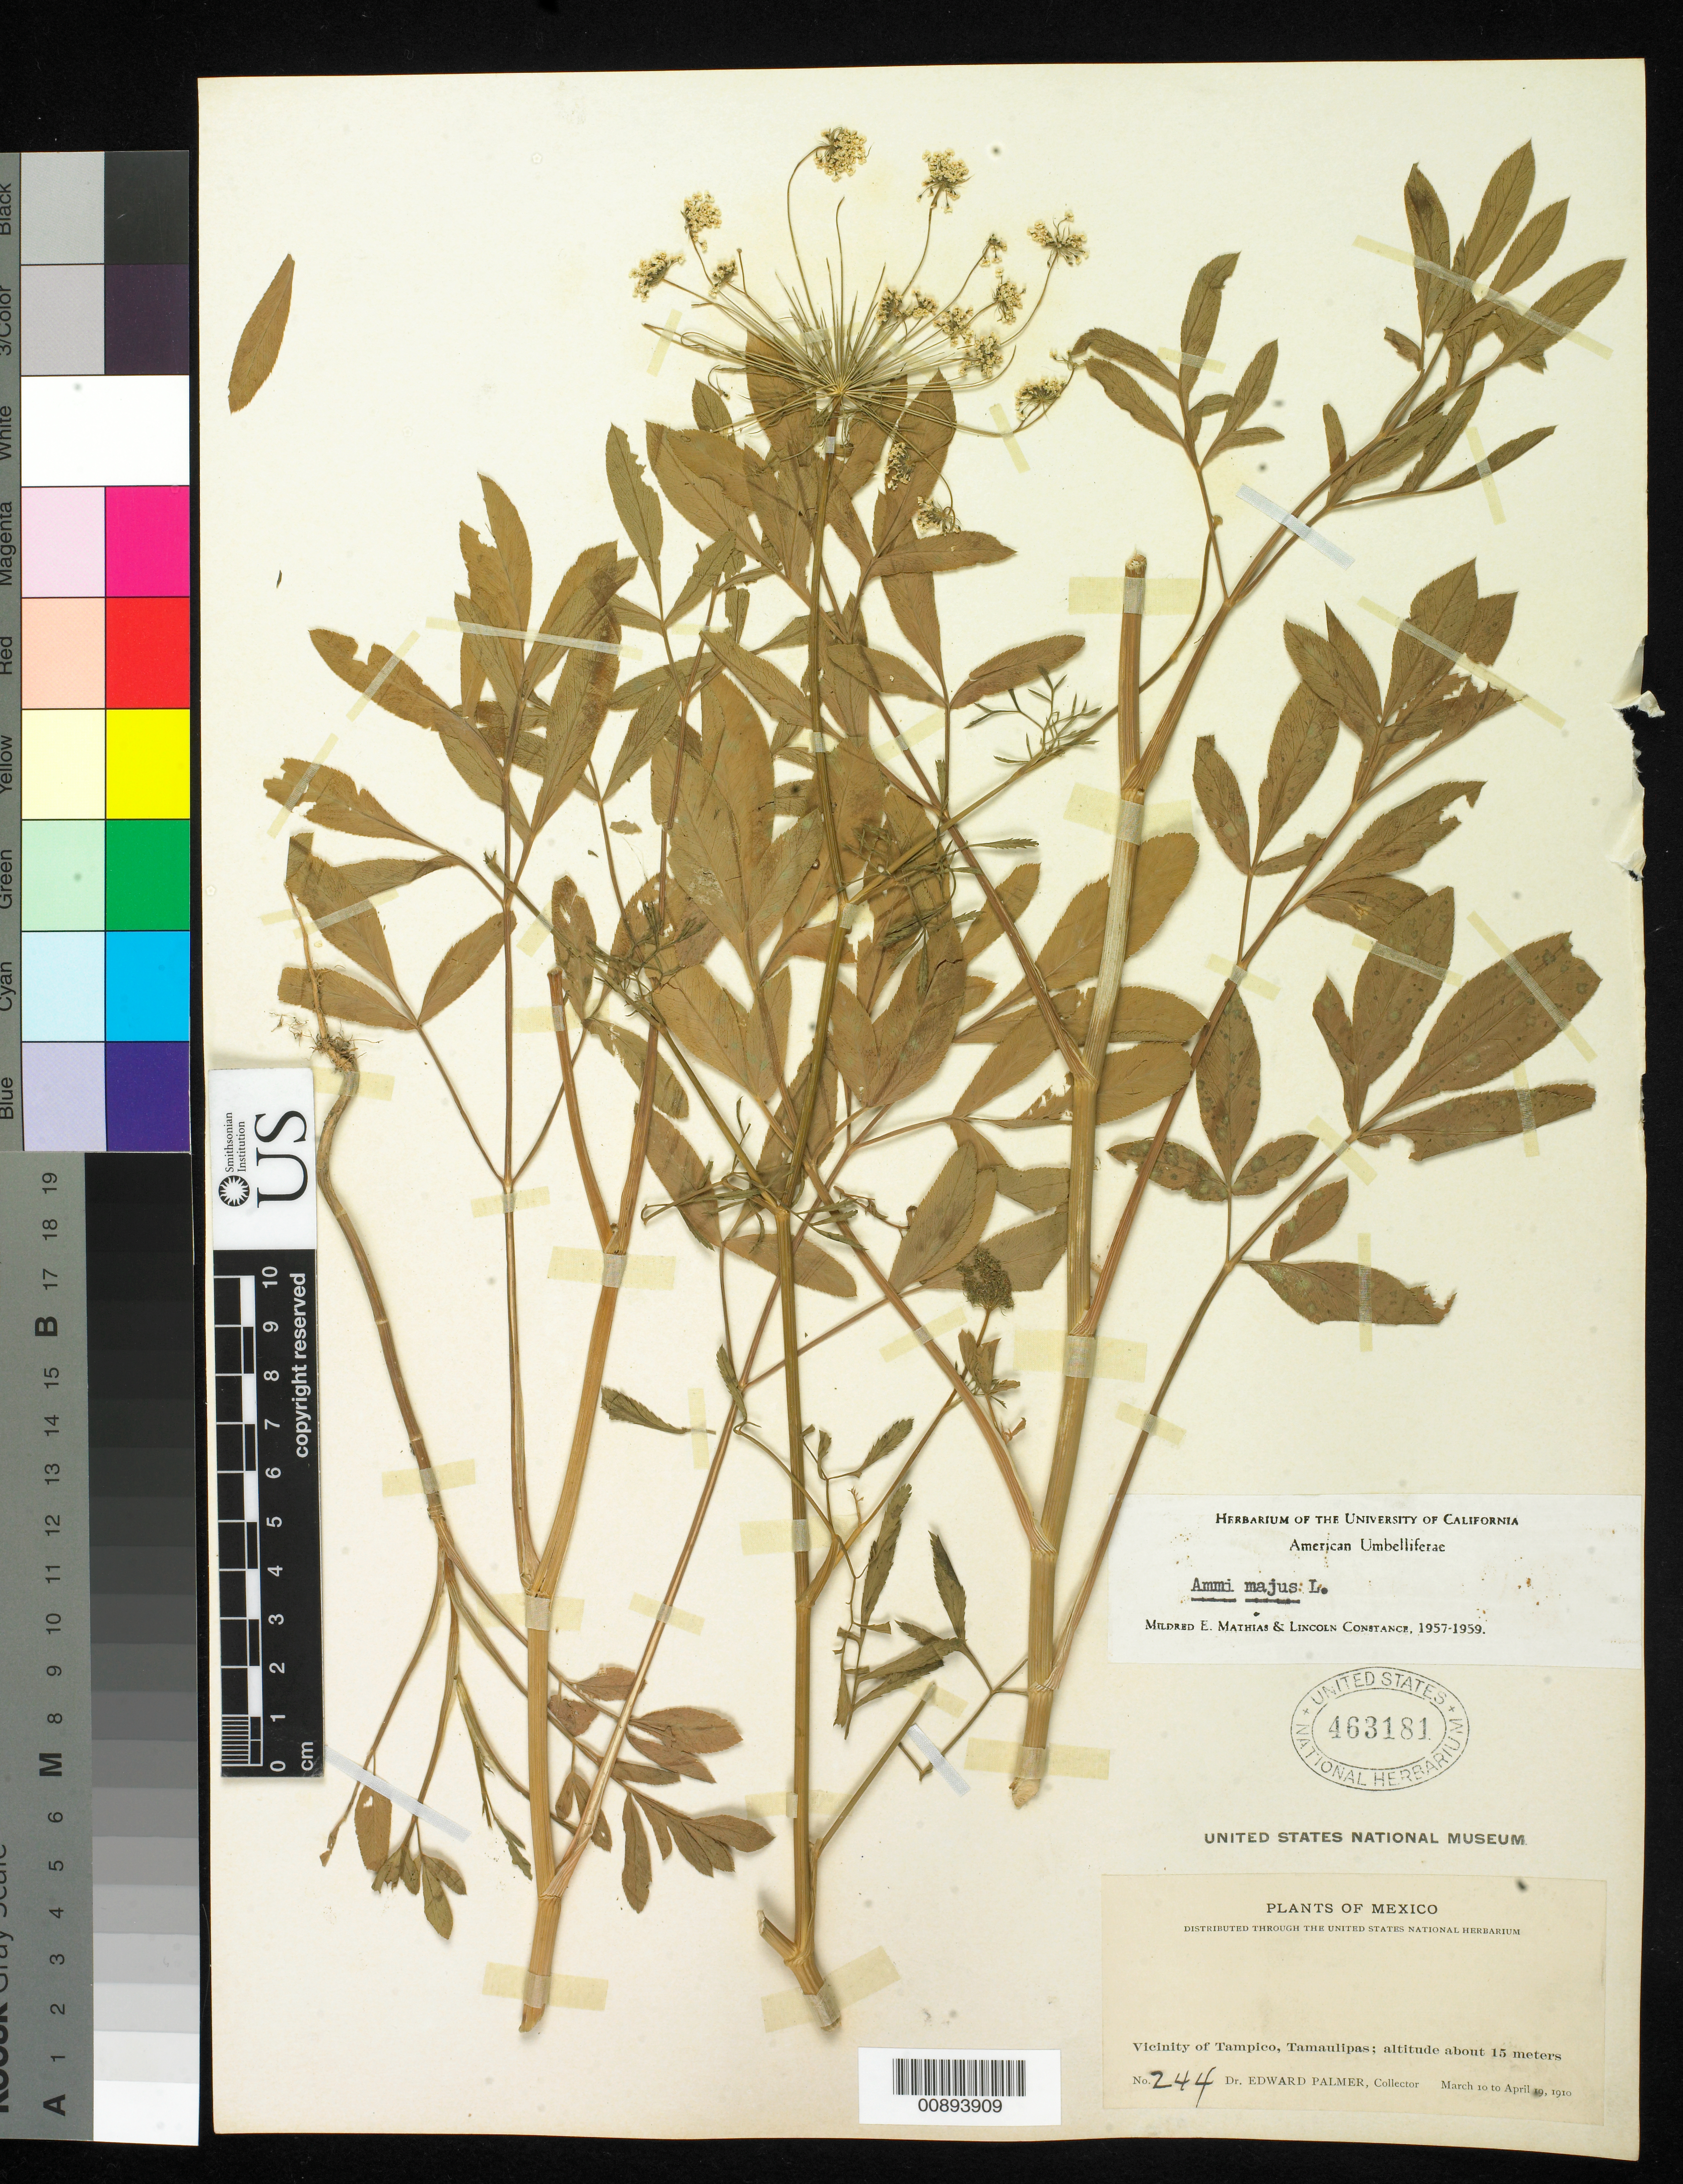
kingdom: Plantae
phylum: Tracheophyta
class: Magnoliopsida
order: Apiales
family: Apiaceae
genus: Ammi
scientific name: Ammi majus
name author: L.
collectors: E. Palmer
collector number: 244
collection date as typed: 10 Mar 1910 to 19 Apr 1910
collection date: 1910-03-10/1910-04-19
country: Mexico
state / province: Tamaulipas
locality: Vicinity of Tampico, Tamaulipas.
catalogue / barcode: US 463181